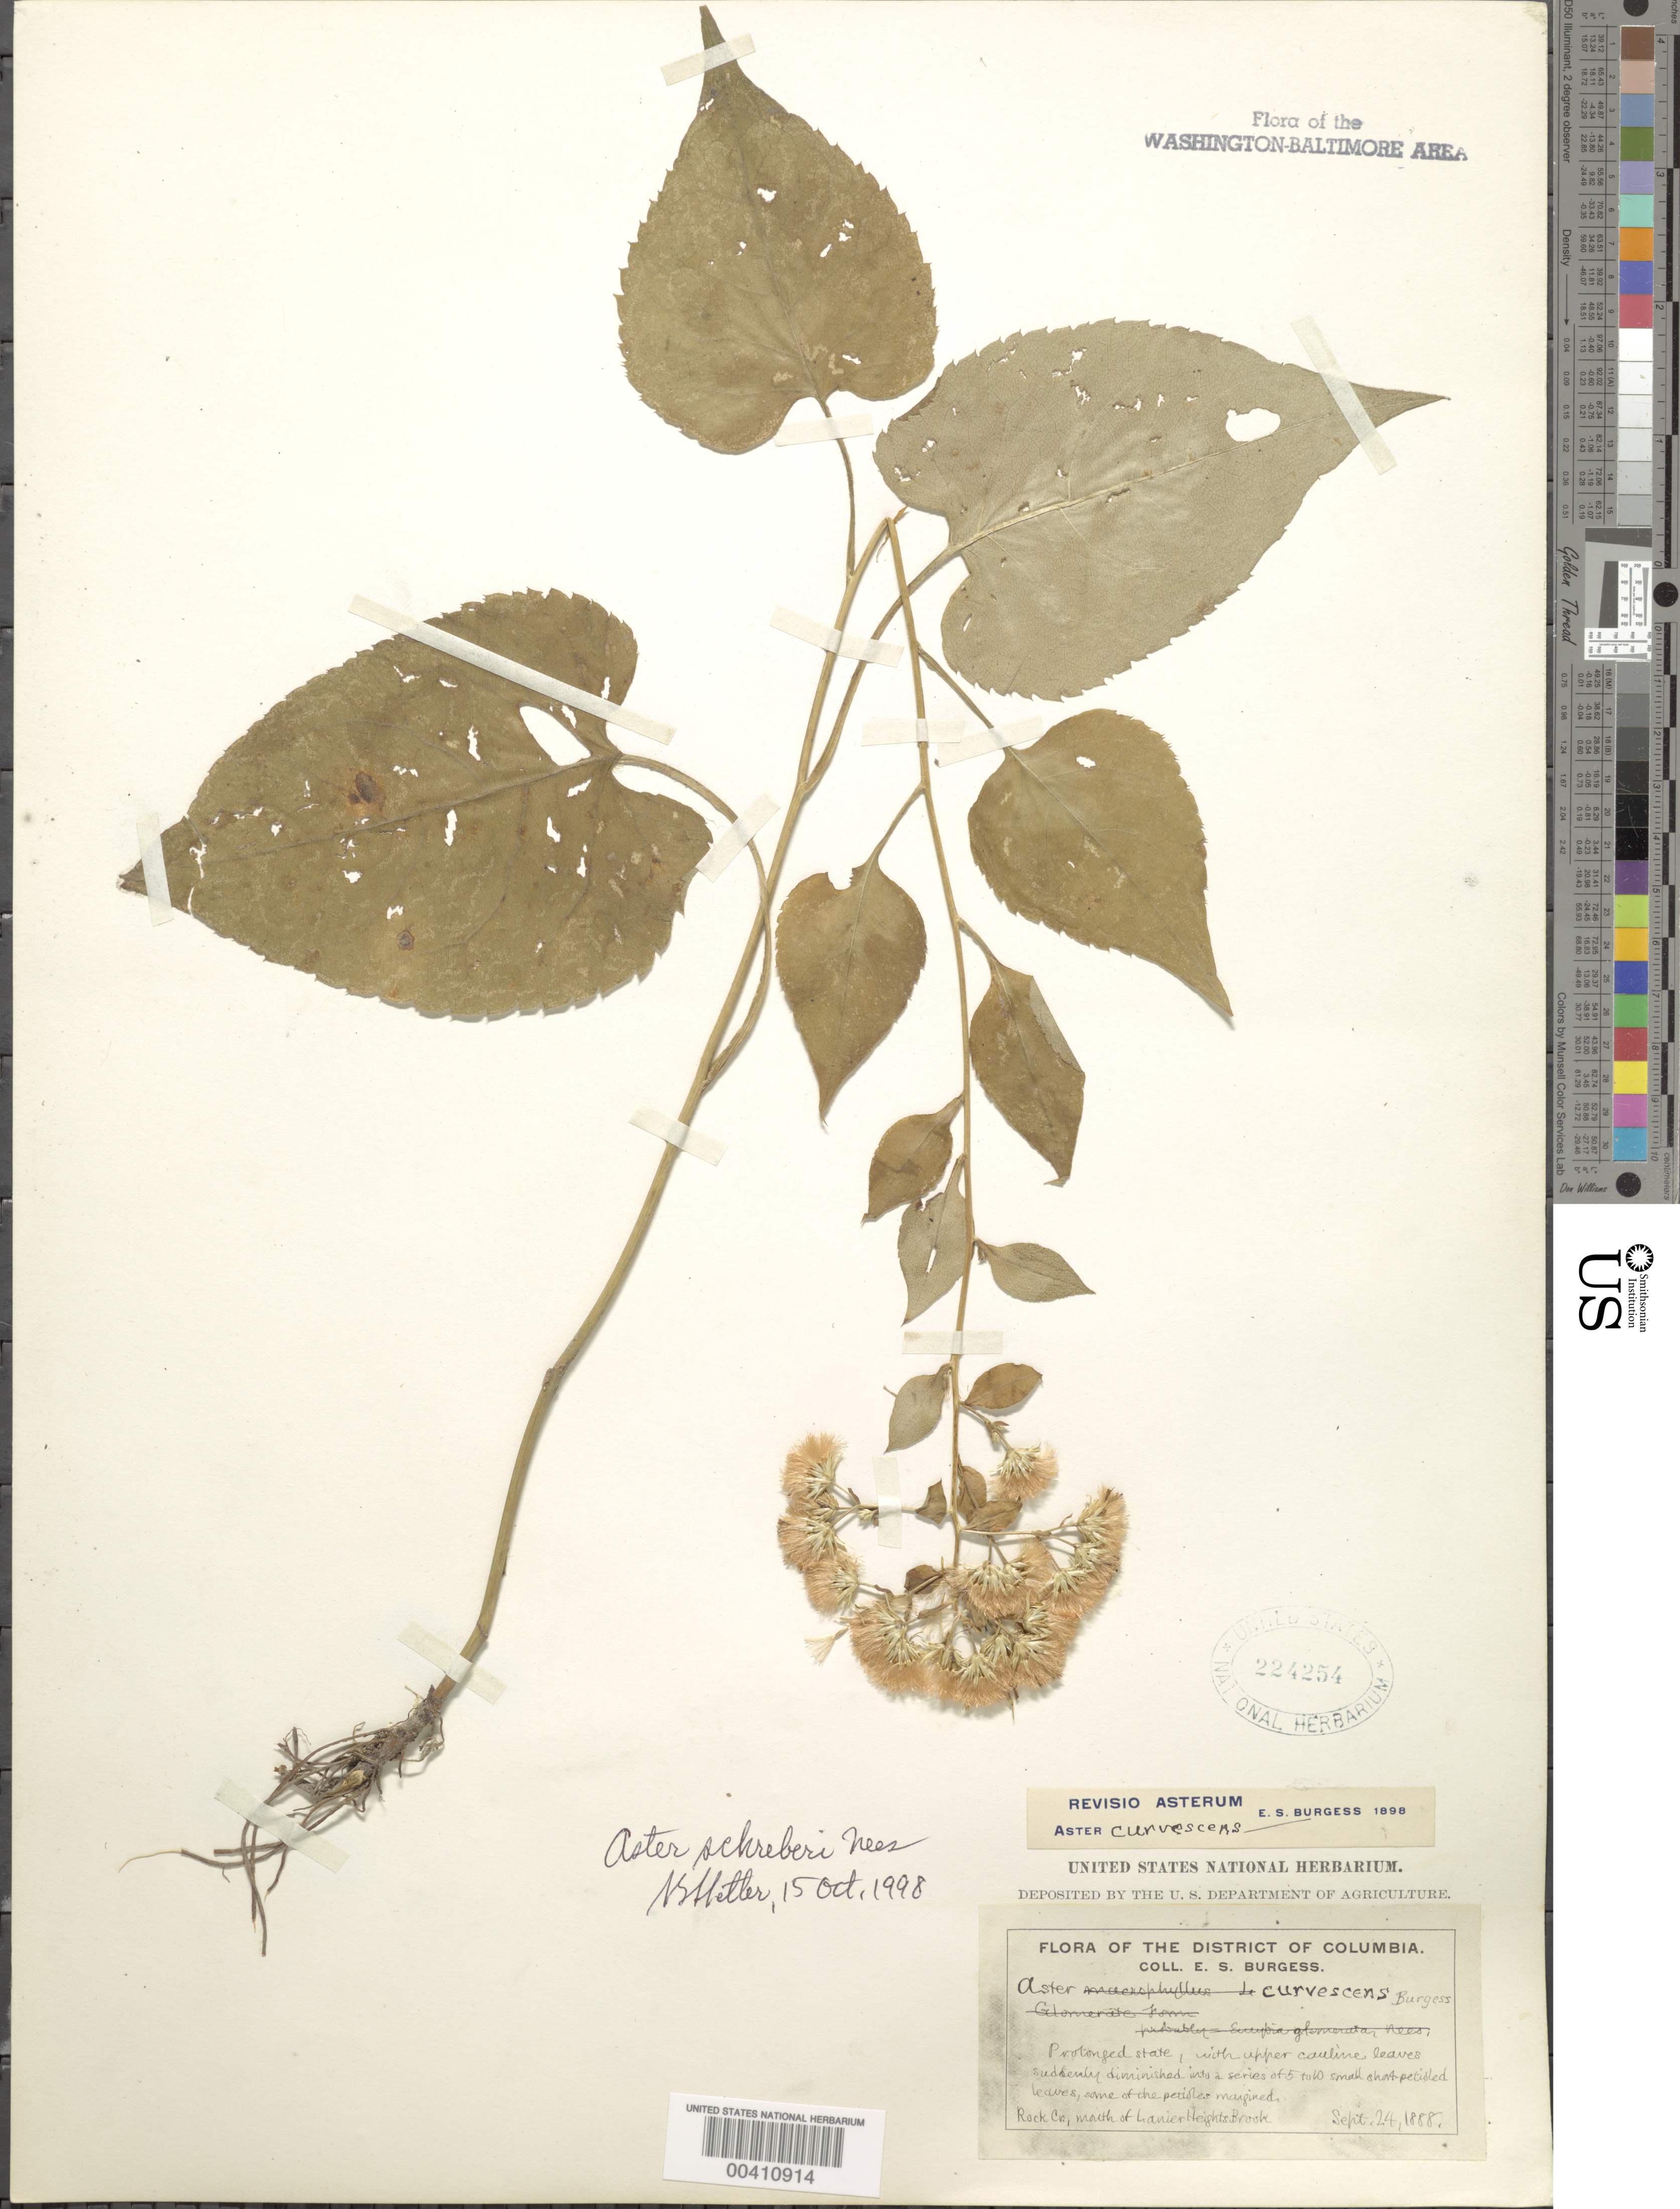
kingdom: Plantae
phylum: Tracheophyta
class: Magnoliopsida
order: Asterales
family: Asteraceae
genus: Eurybia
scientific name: Eurybia schreberi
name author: (Nees) Nees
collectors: E. Burgess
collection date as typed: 24 Sep 1888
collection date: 1888-09-24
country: United States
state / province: District of Columbia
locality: Rock Creek, mouth of Lanier Brook Rock Creek Park & vicinity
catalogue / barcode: US 224254